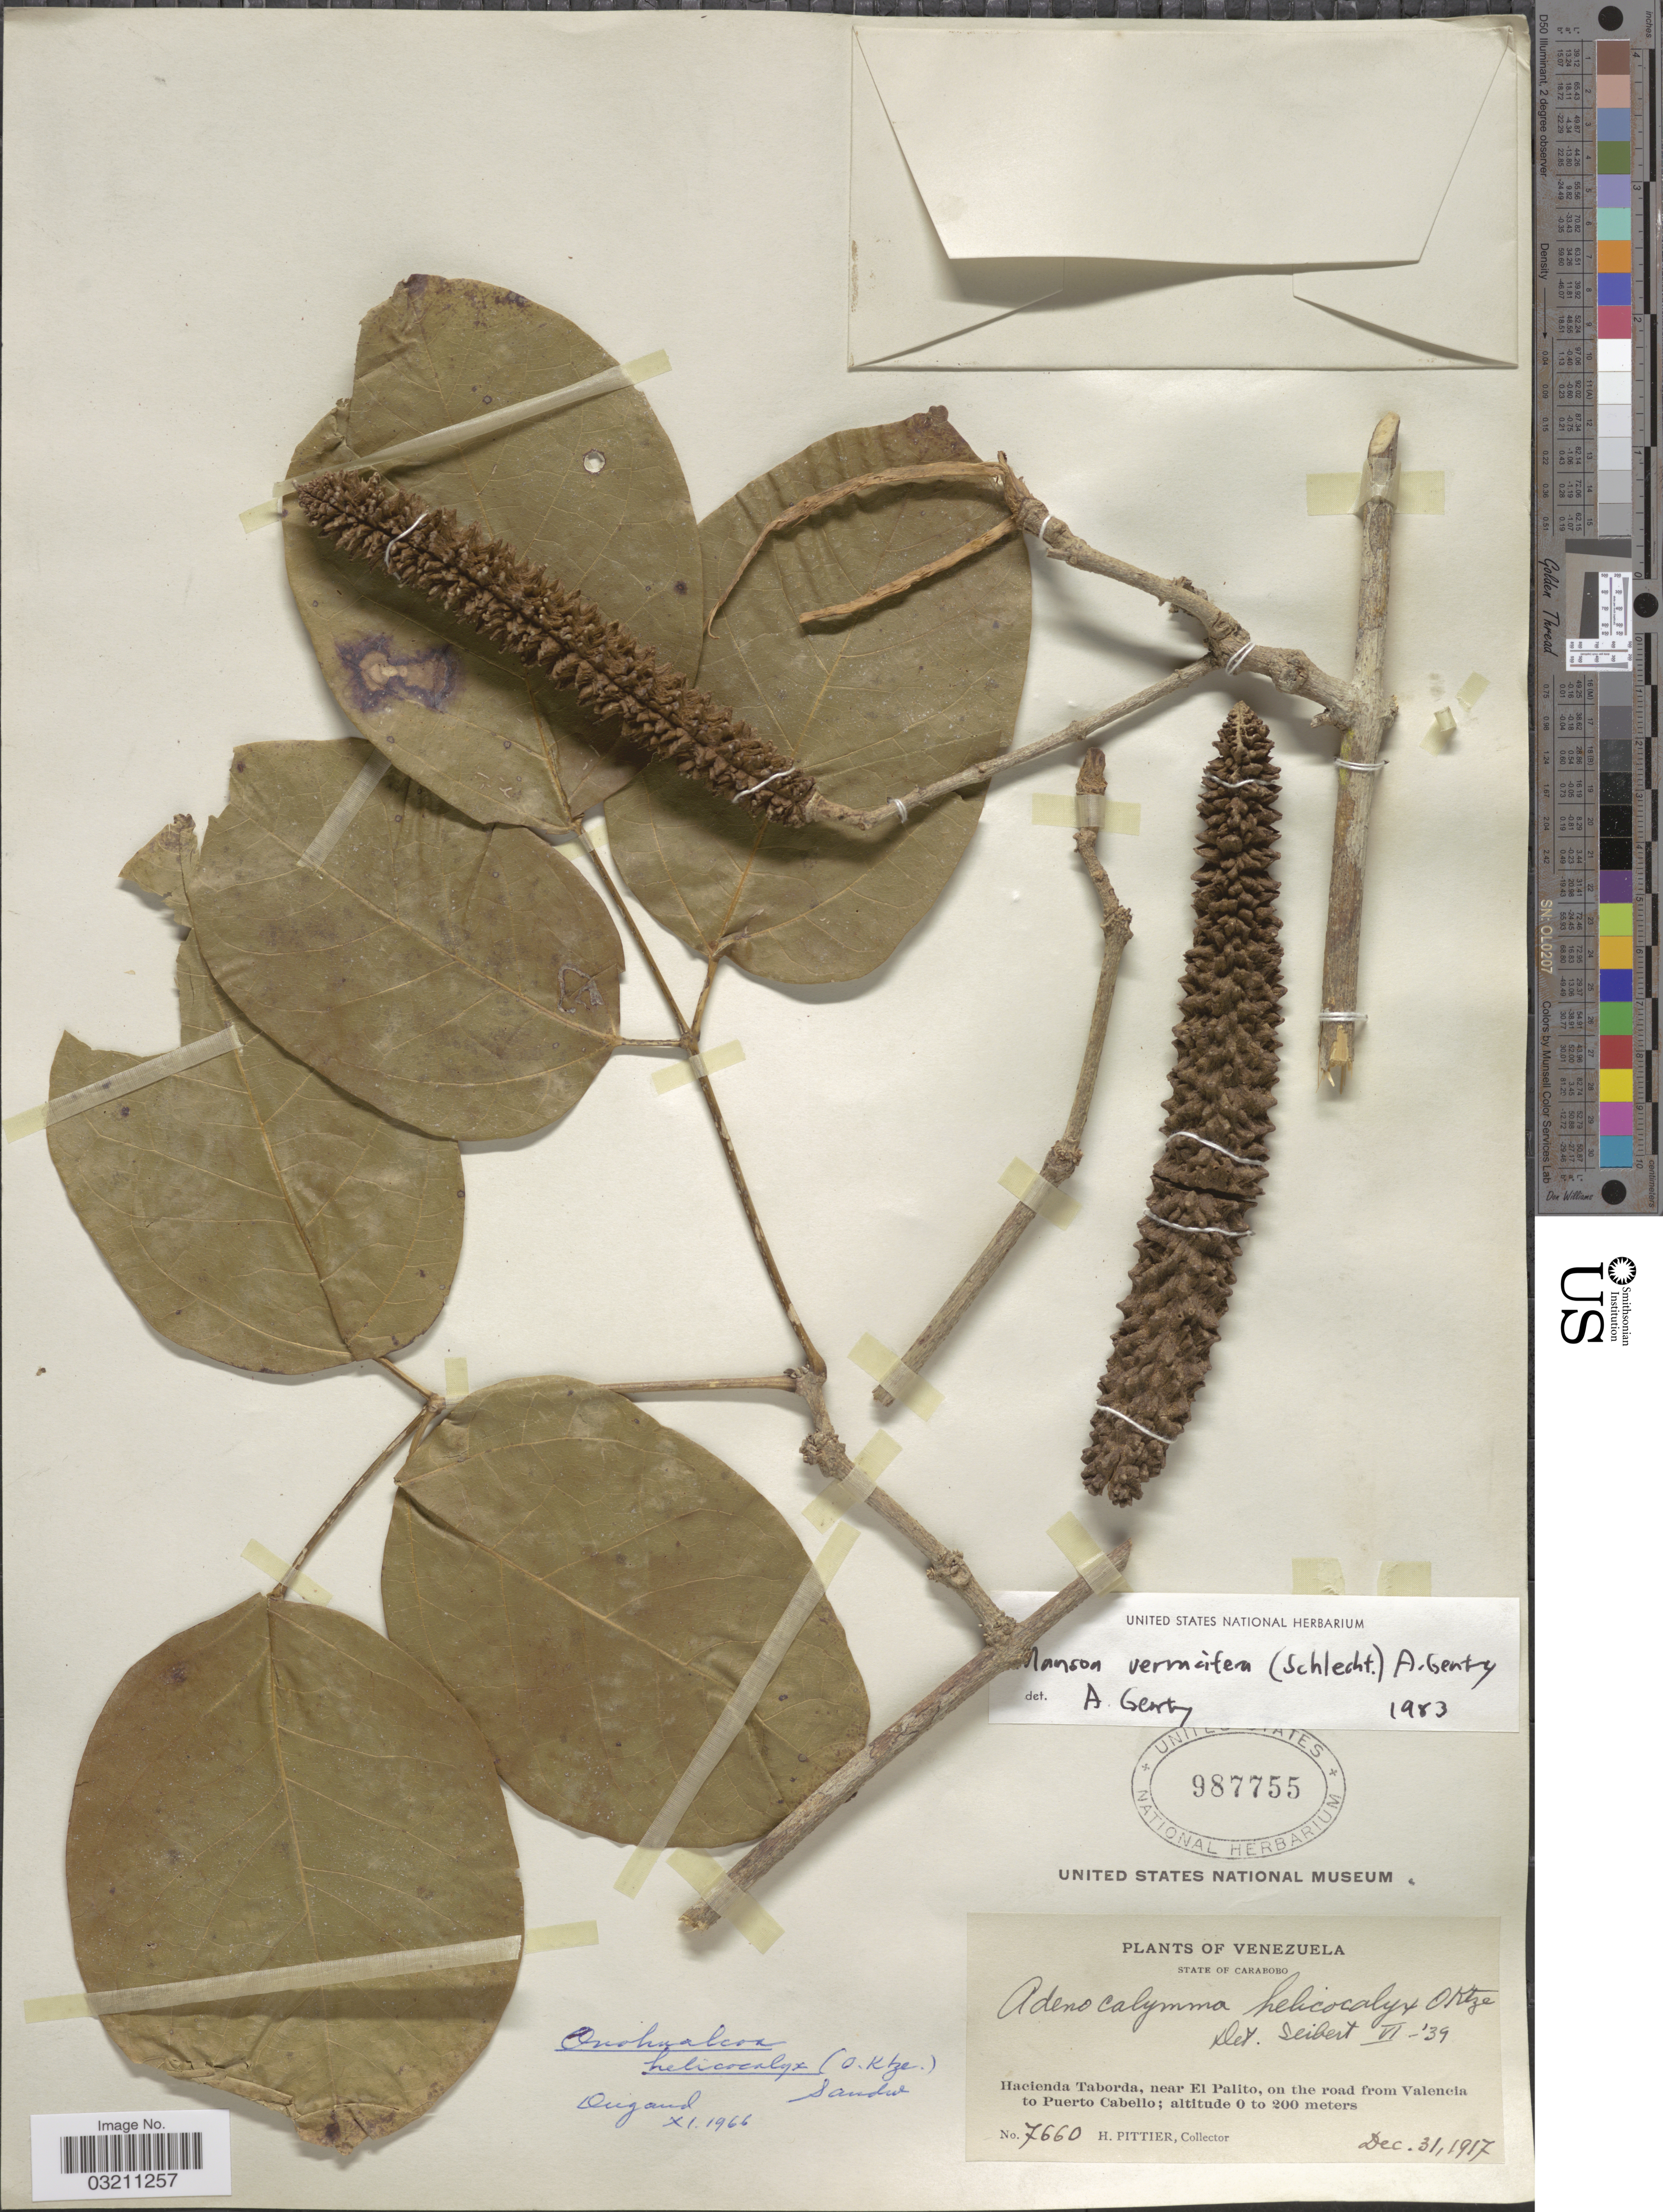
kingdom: Plantae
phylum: Tracheophyta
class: Magnoliopsida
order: Lamiales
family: Bignoniaceae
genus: Mansoa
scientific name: Mansoa verrucifera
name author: (Schltdl.) A.H. Gentry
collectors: H. F. Pittier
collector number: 7660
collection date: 1917-12-31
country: Venezuela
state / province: Carabobo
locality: Hacienda Taborda, near El Palito, on the road from Valencia to Puerto Cabello.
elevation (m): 0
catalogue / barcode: US 987755